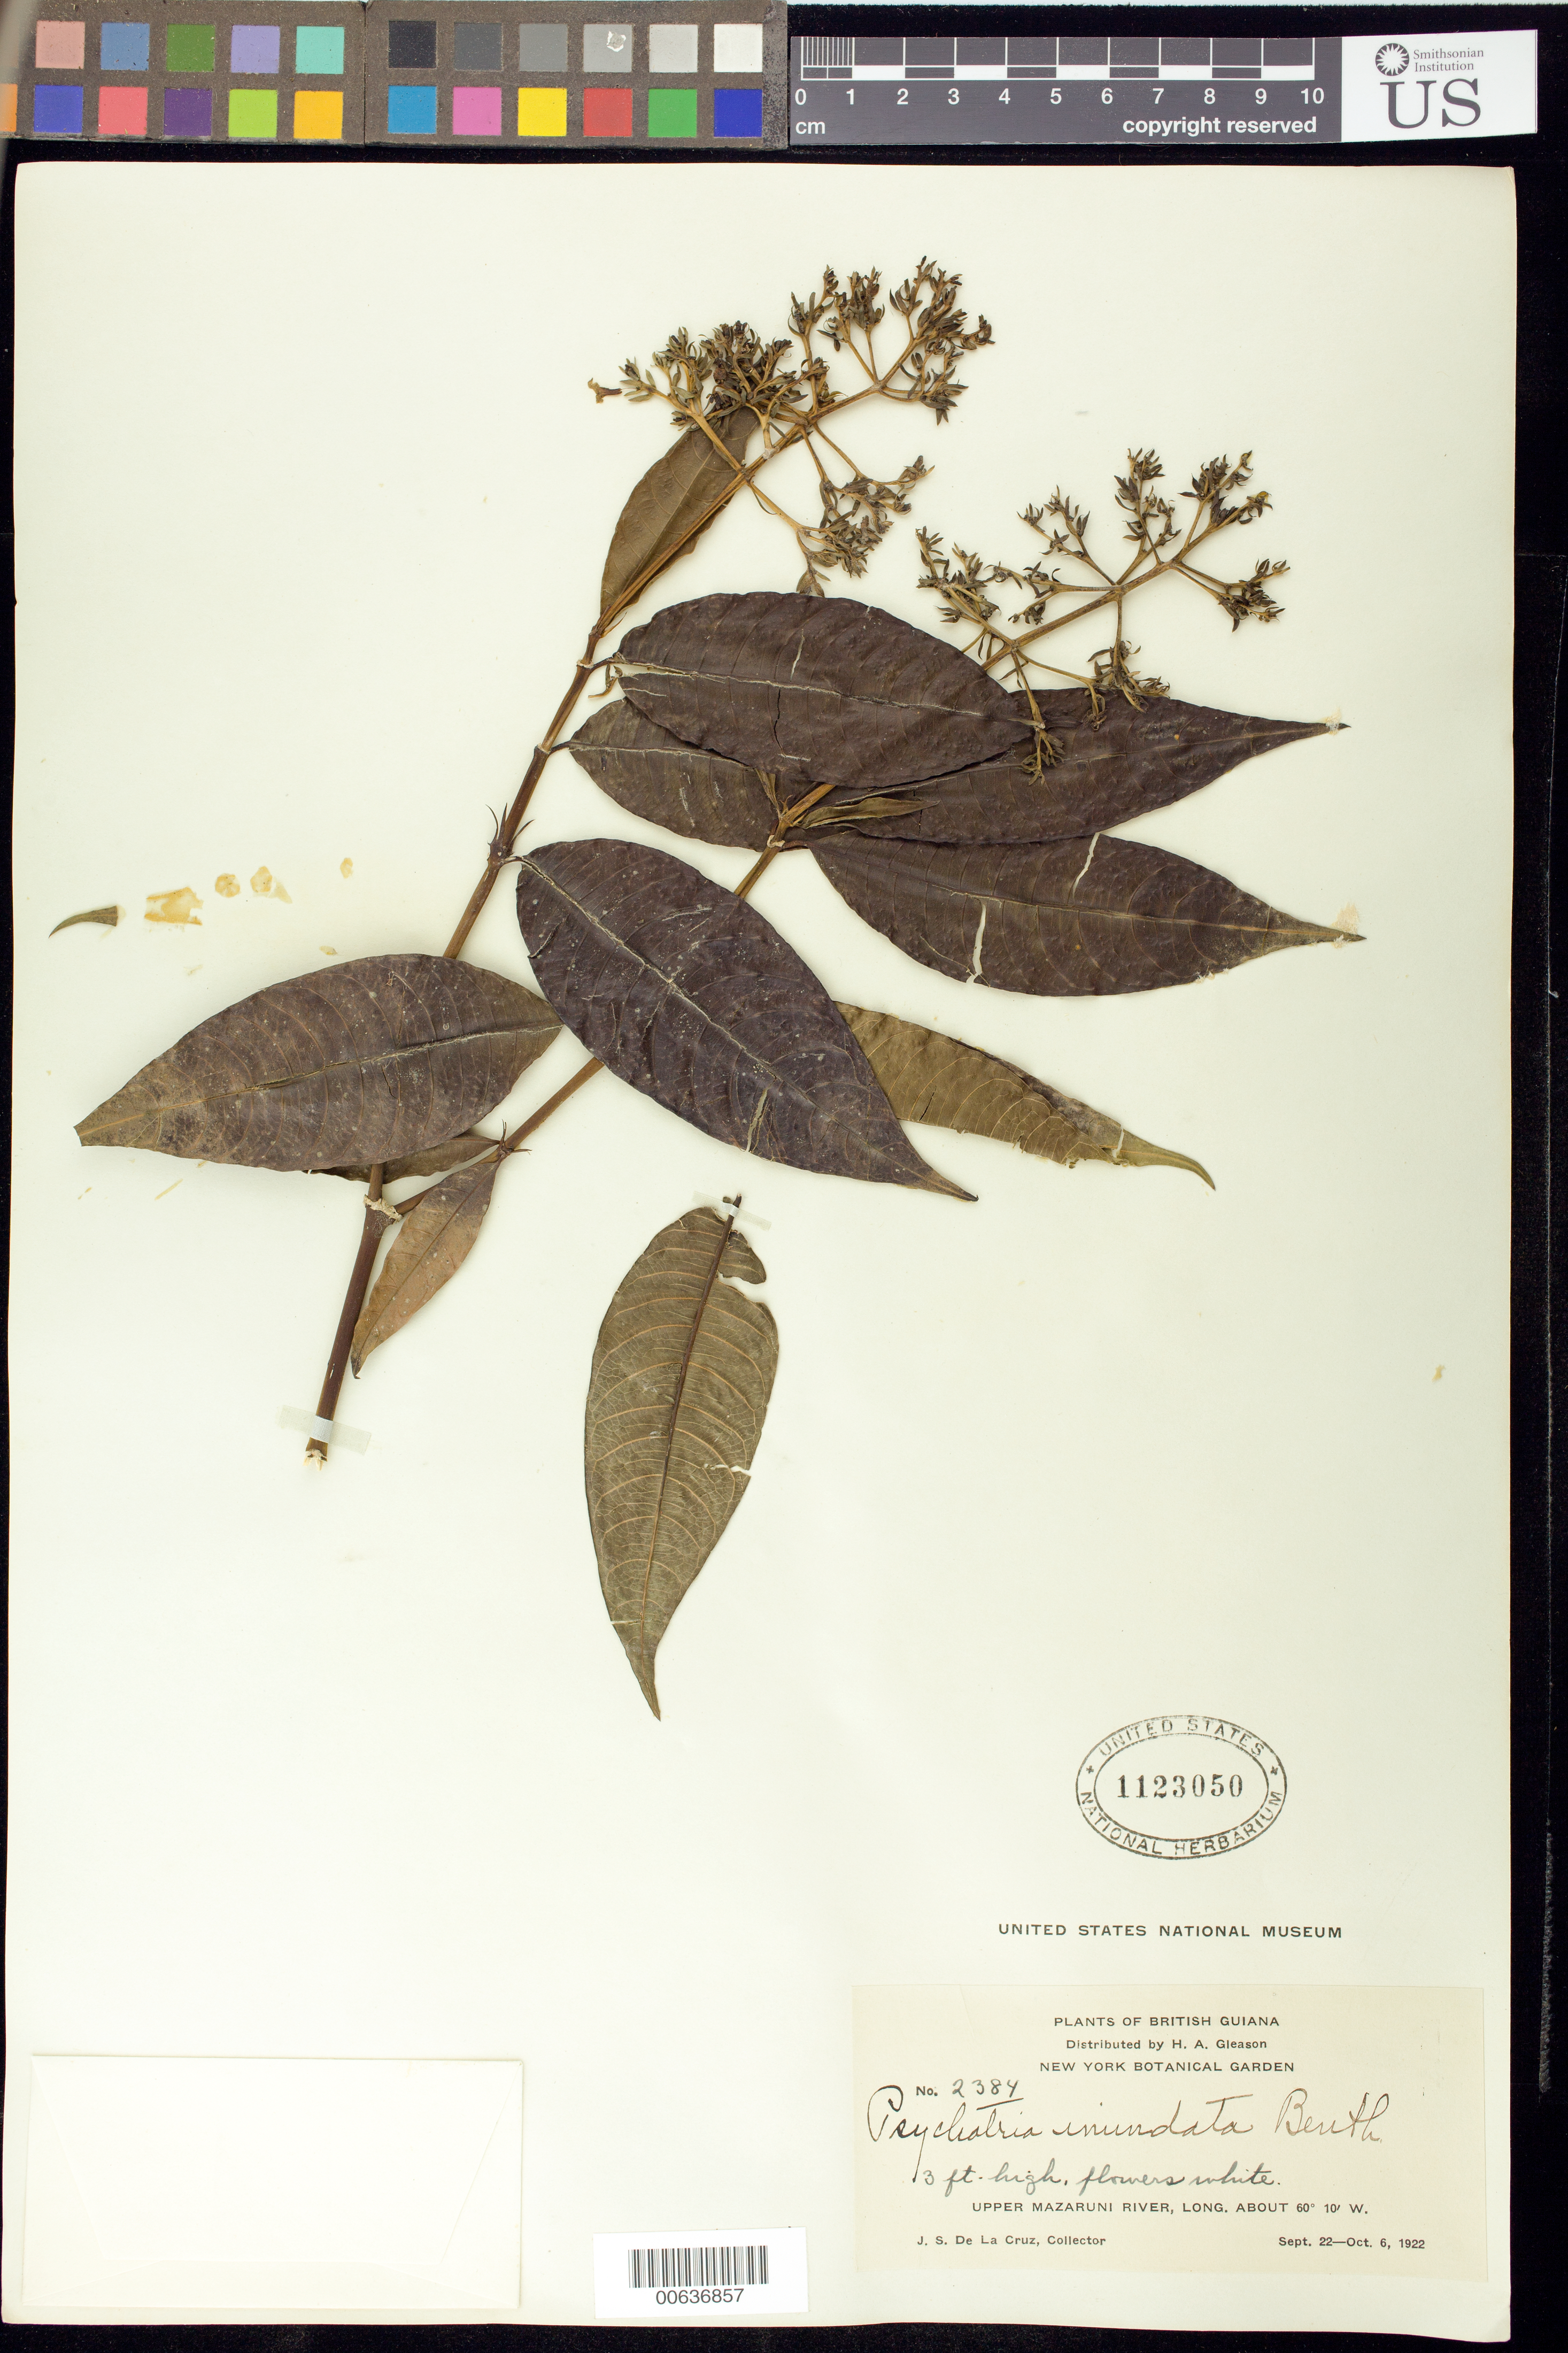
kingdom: Plantae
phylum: Tracheophyta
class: Magnoliopsida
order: Gentianales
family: Rubiaceae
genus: Psychotria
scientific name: Psychotria capitata subsp. inundata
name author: (Benth.) Steyerm.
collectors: J. S. de la Cruz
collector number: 2384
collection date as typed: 22-Sep-22 to 6-Oct-22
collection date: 1922-09-22/1922-10-06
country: Guyana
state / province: Cuyuni-Mazaruni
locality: Upper Mazaruni R.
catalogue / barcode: US 1123050